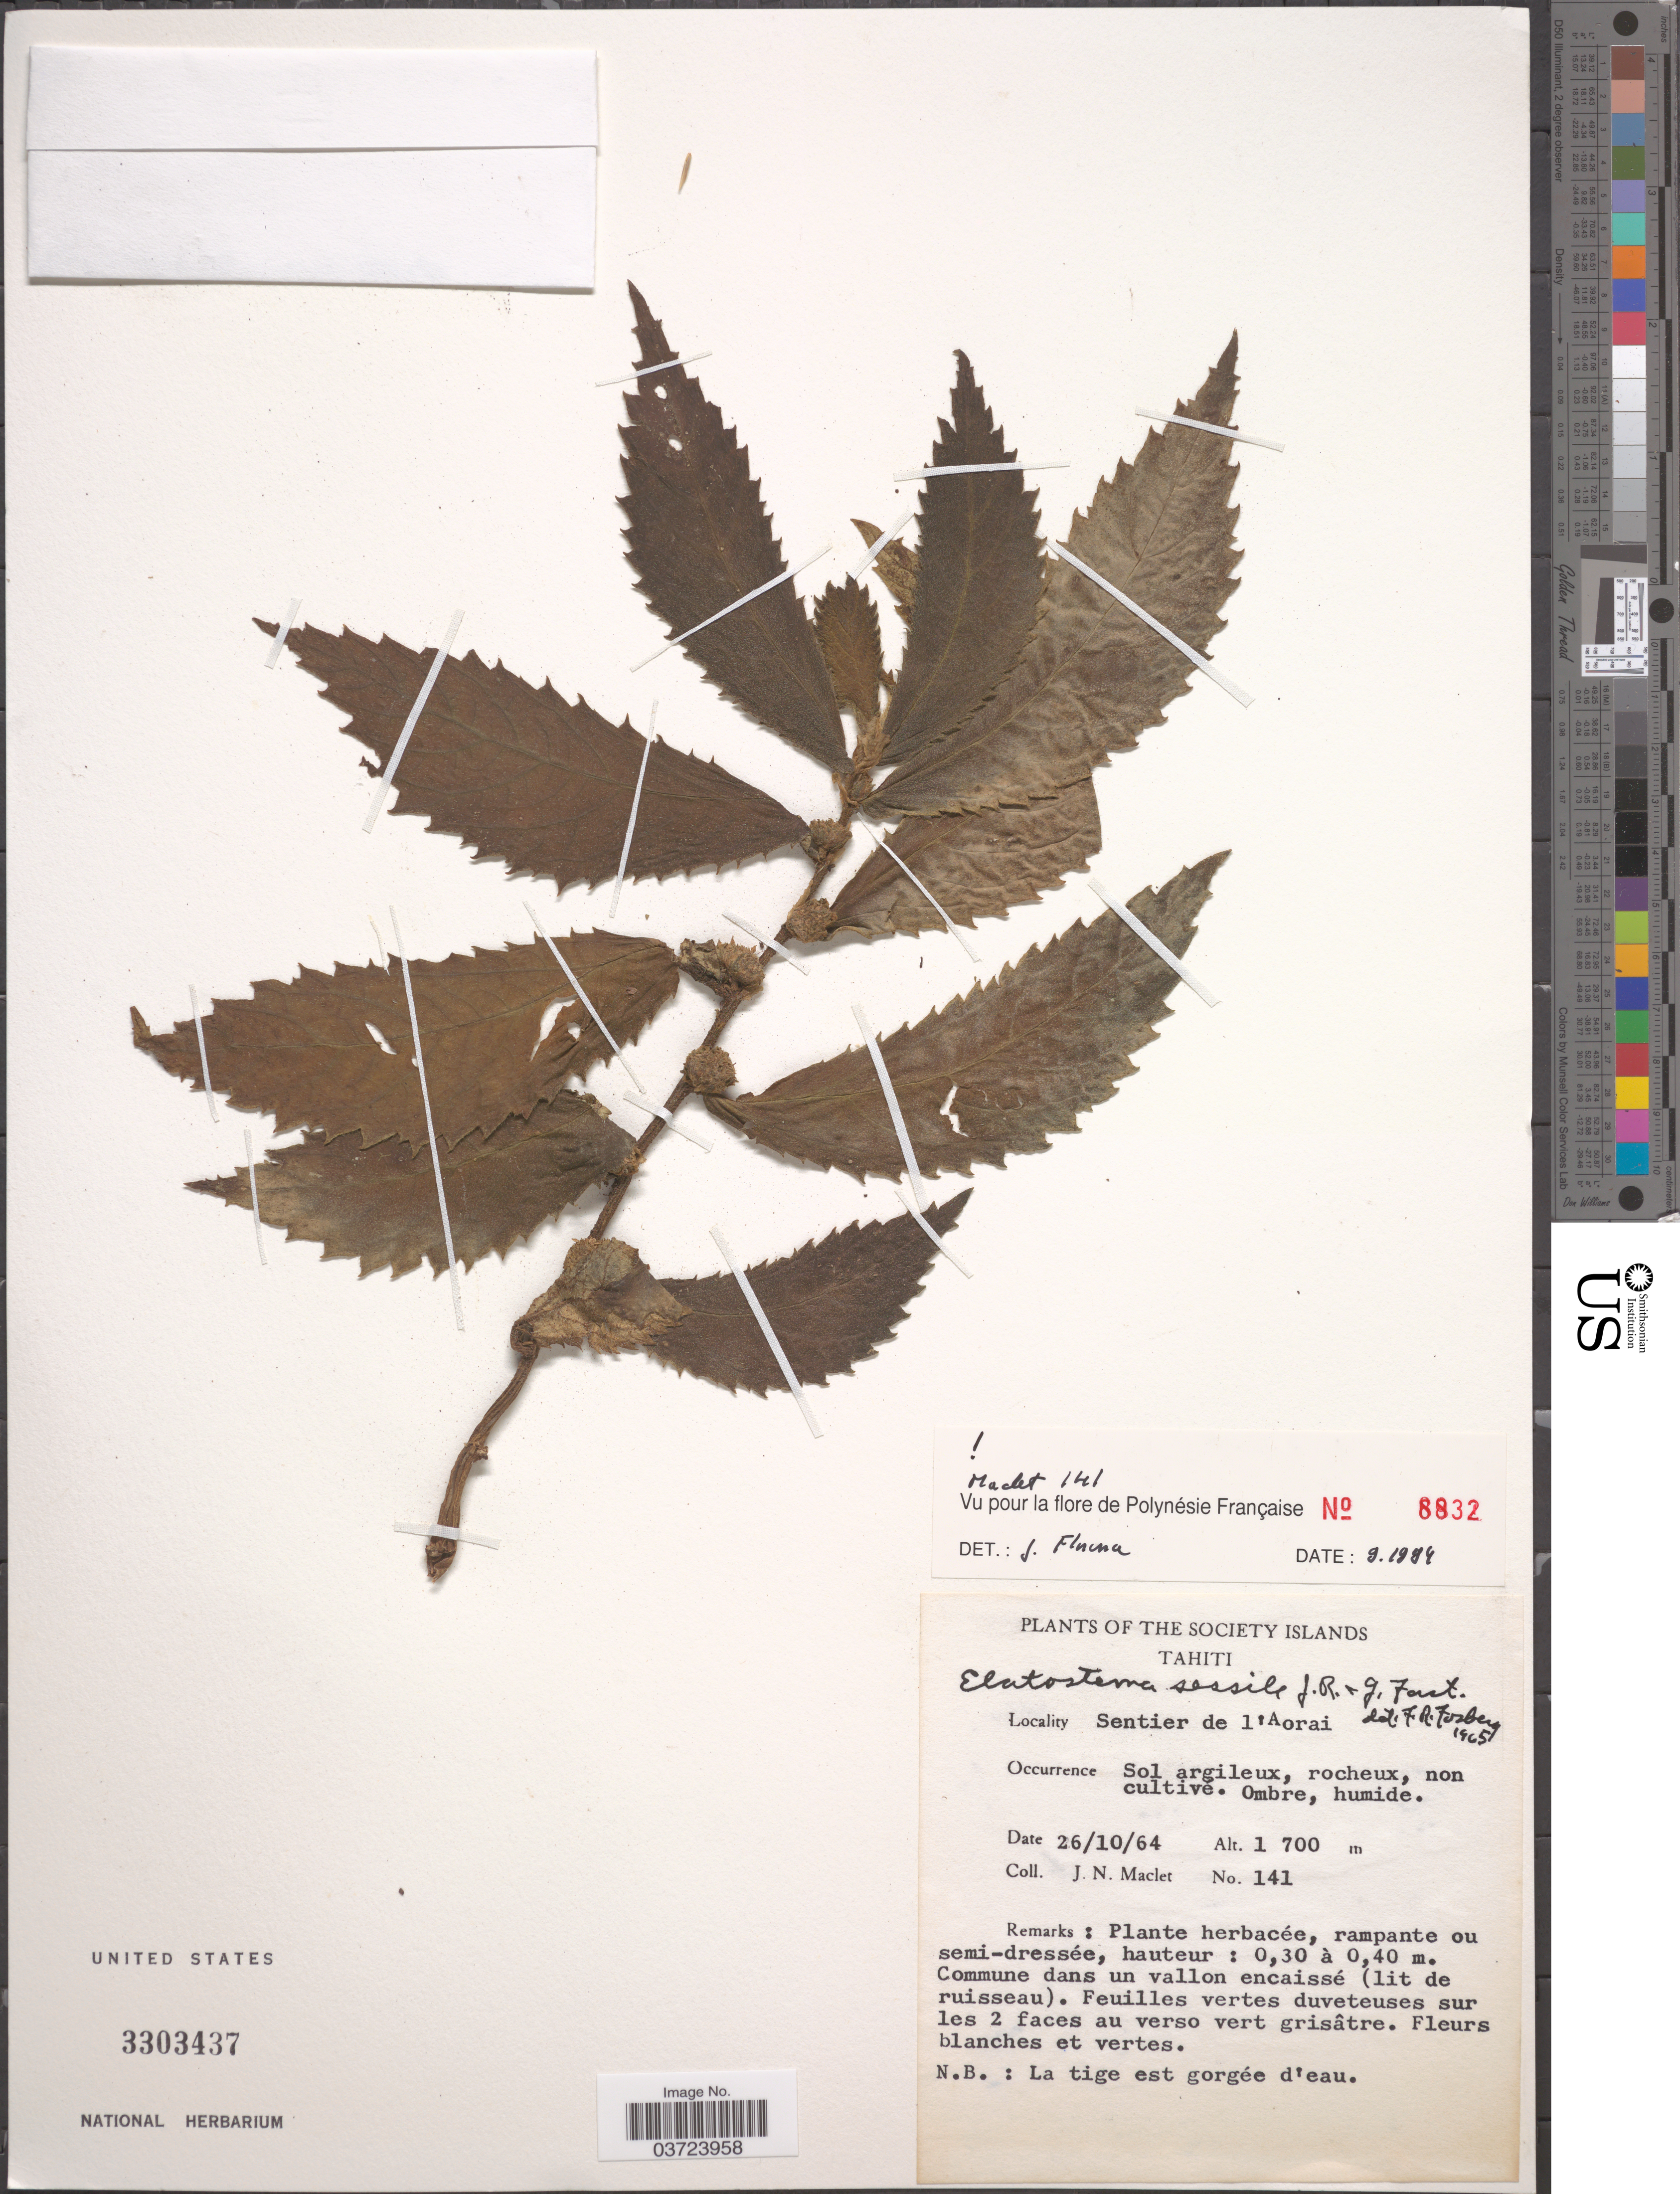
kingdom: Plantae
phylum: Tracheophyta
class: Magnoliopsida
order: Rosales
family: Urticaceae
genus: Elatostema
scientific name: Elatostema sessile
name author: J.R. Forst. & G. Forst.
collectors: J. Maclet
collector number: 141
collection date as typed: Transcribed d/m/y: 26/10/64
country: French Polynesia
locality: Society Islands. Tahiti. Sentier de l'Aorai.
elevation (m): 1700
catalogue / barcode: US 3303437